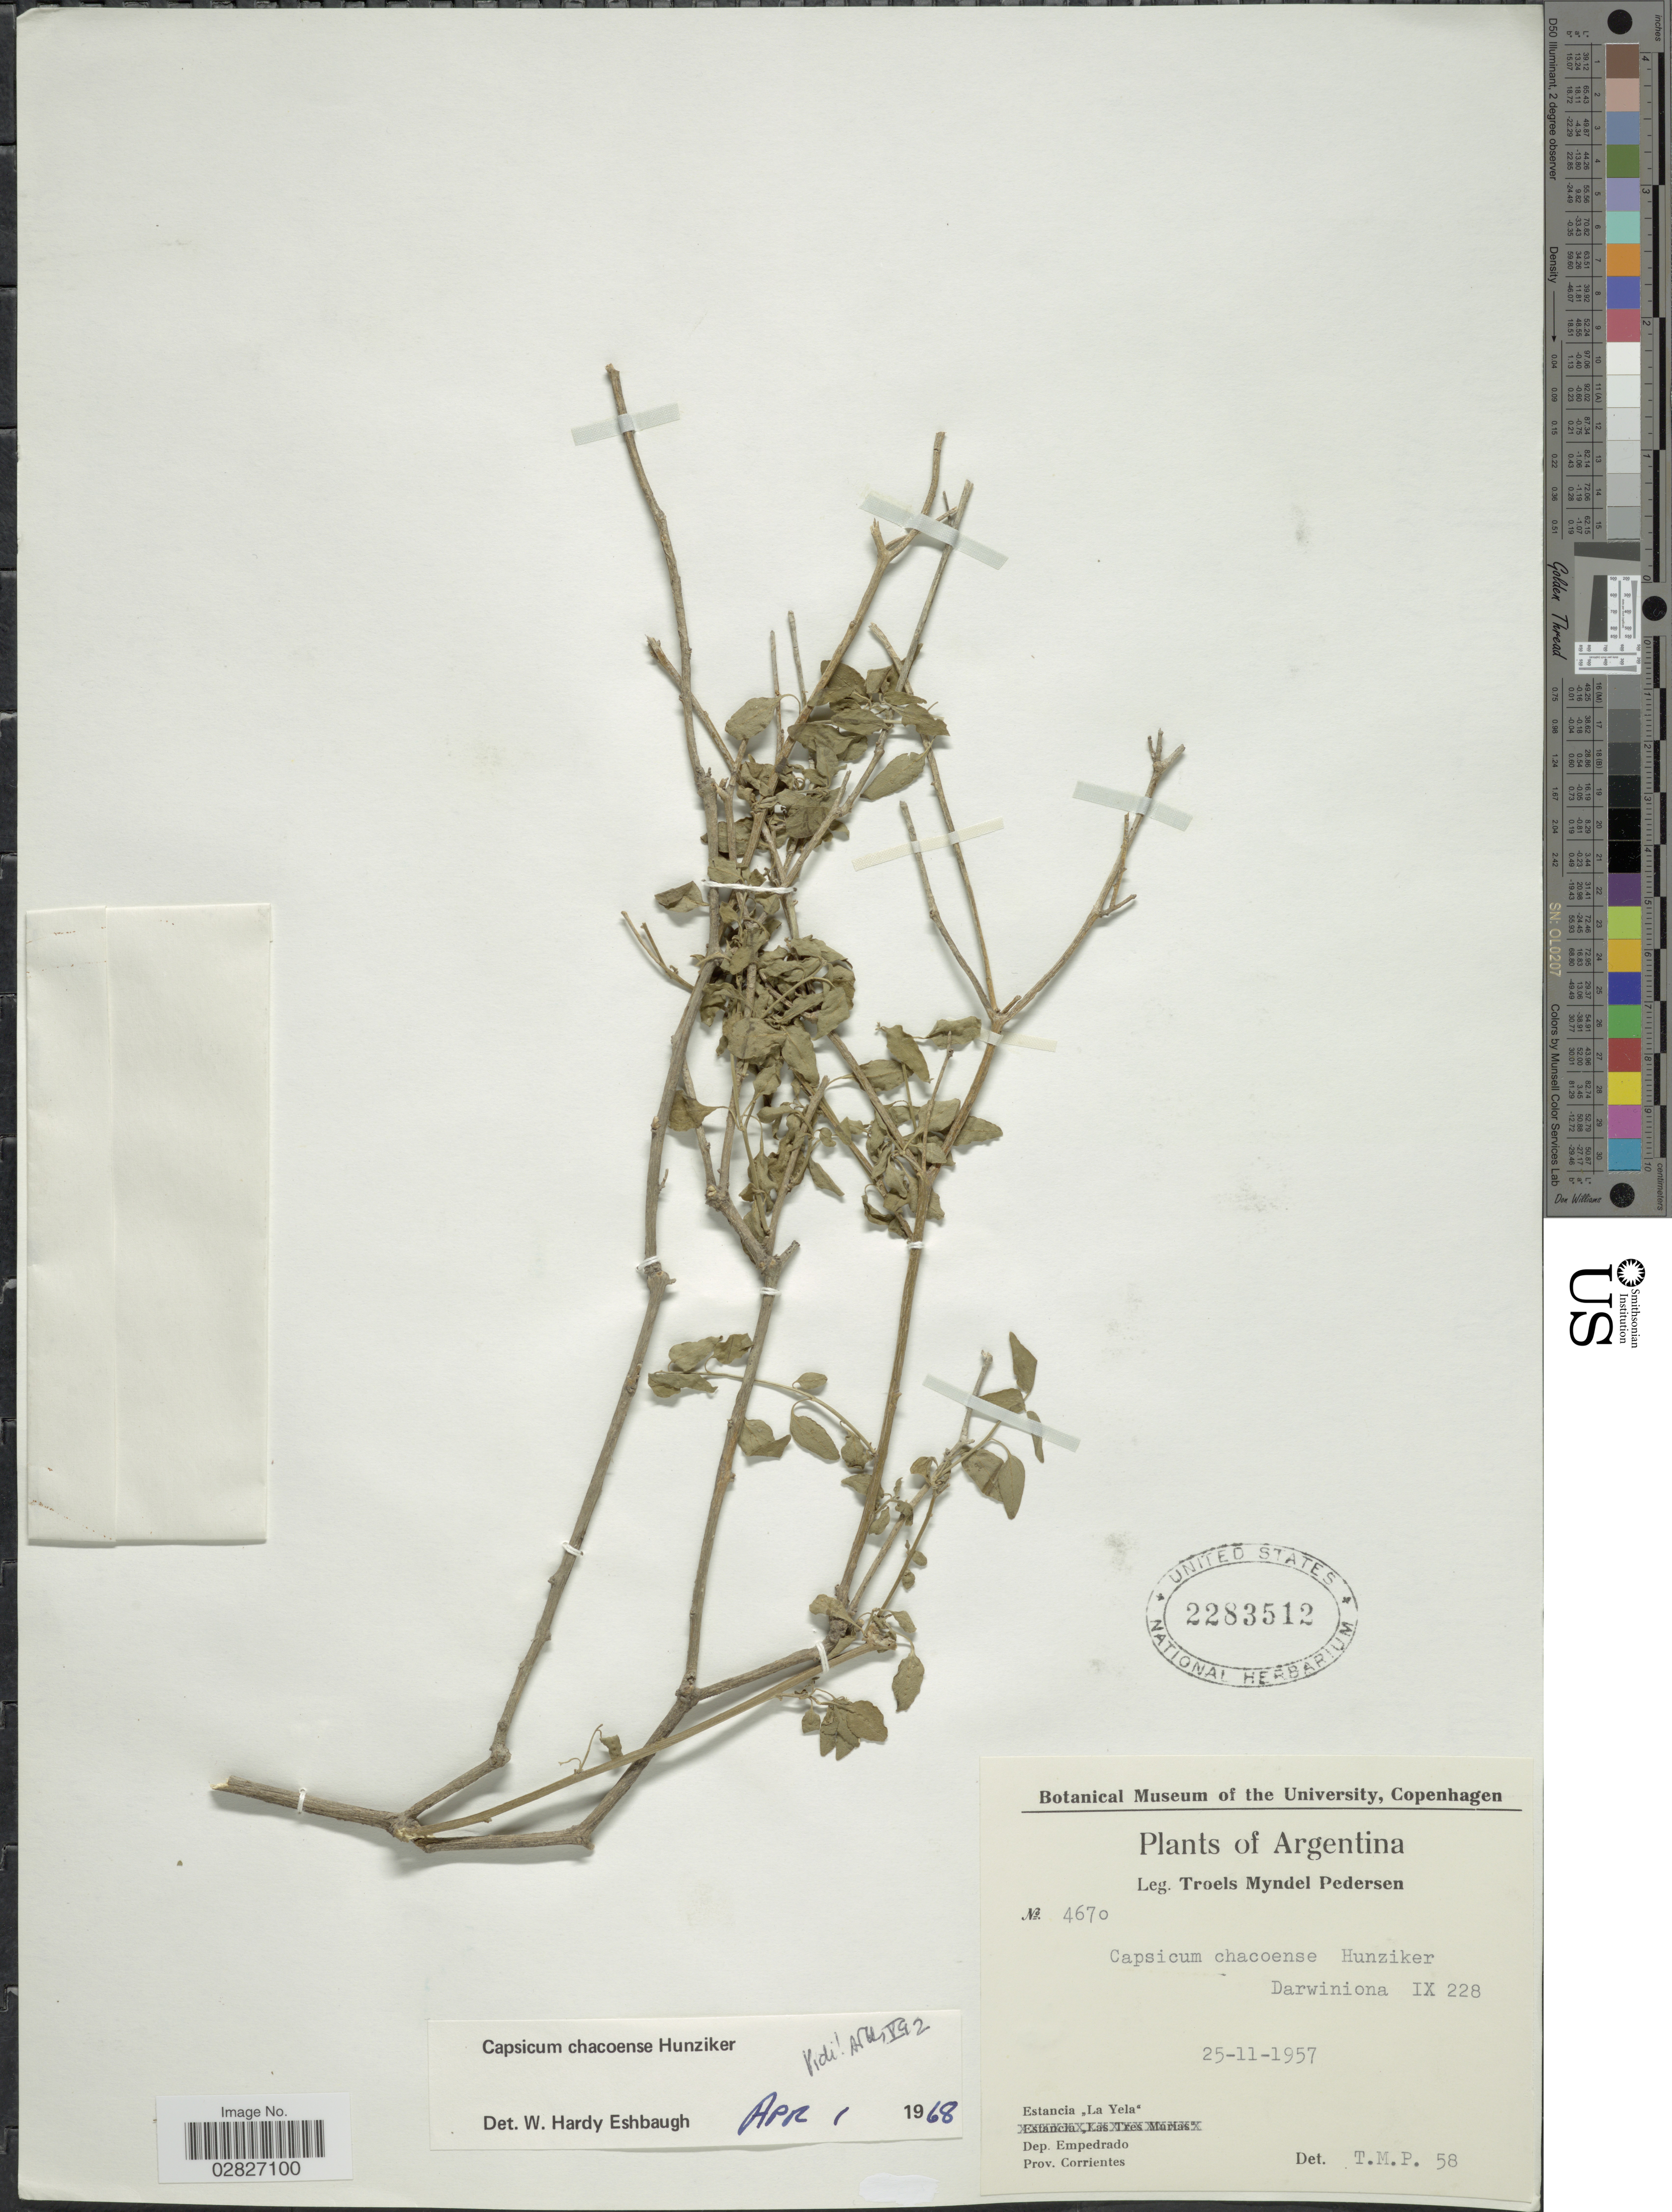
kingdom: Plantae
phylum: Tracheophyta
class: Magnoliopsida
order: Solanales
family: Solanaceae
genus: Capsicum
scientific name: Capsicum chacoense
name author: Hunz.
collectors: T. Pederson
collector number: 4670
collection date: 1957-11-25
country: Argentina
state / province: Corrientes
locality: Estancia ,,La Yela' Dep. Empedrado.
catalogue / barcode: US 2283512